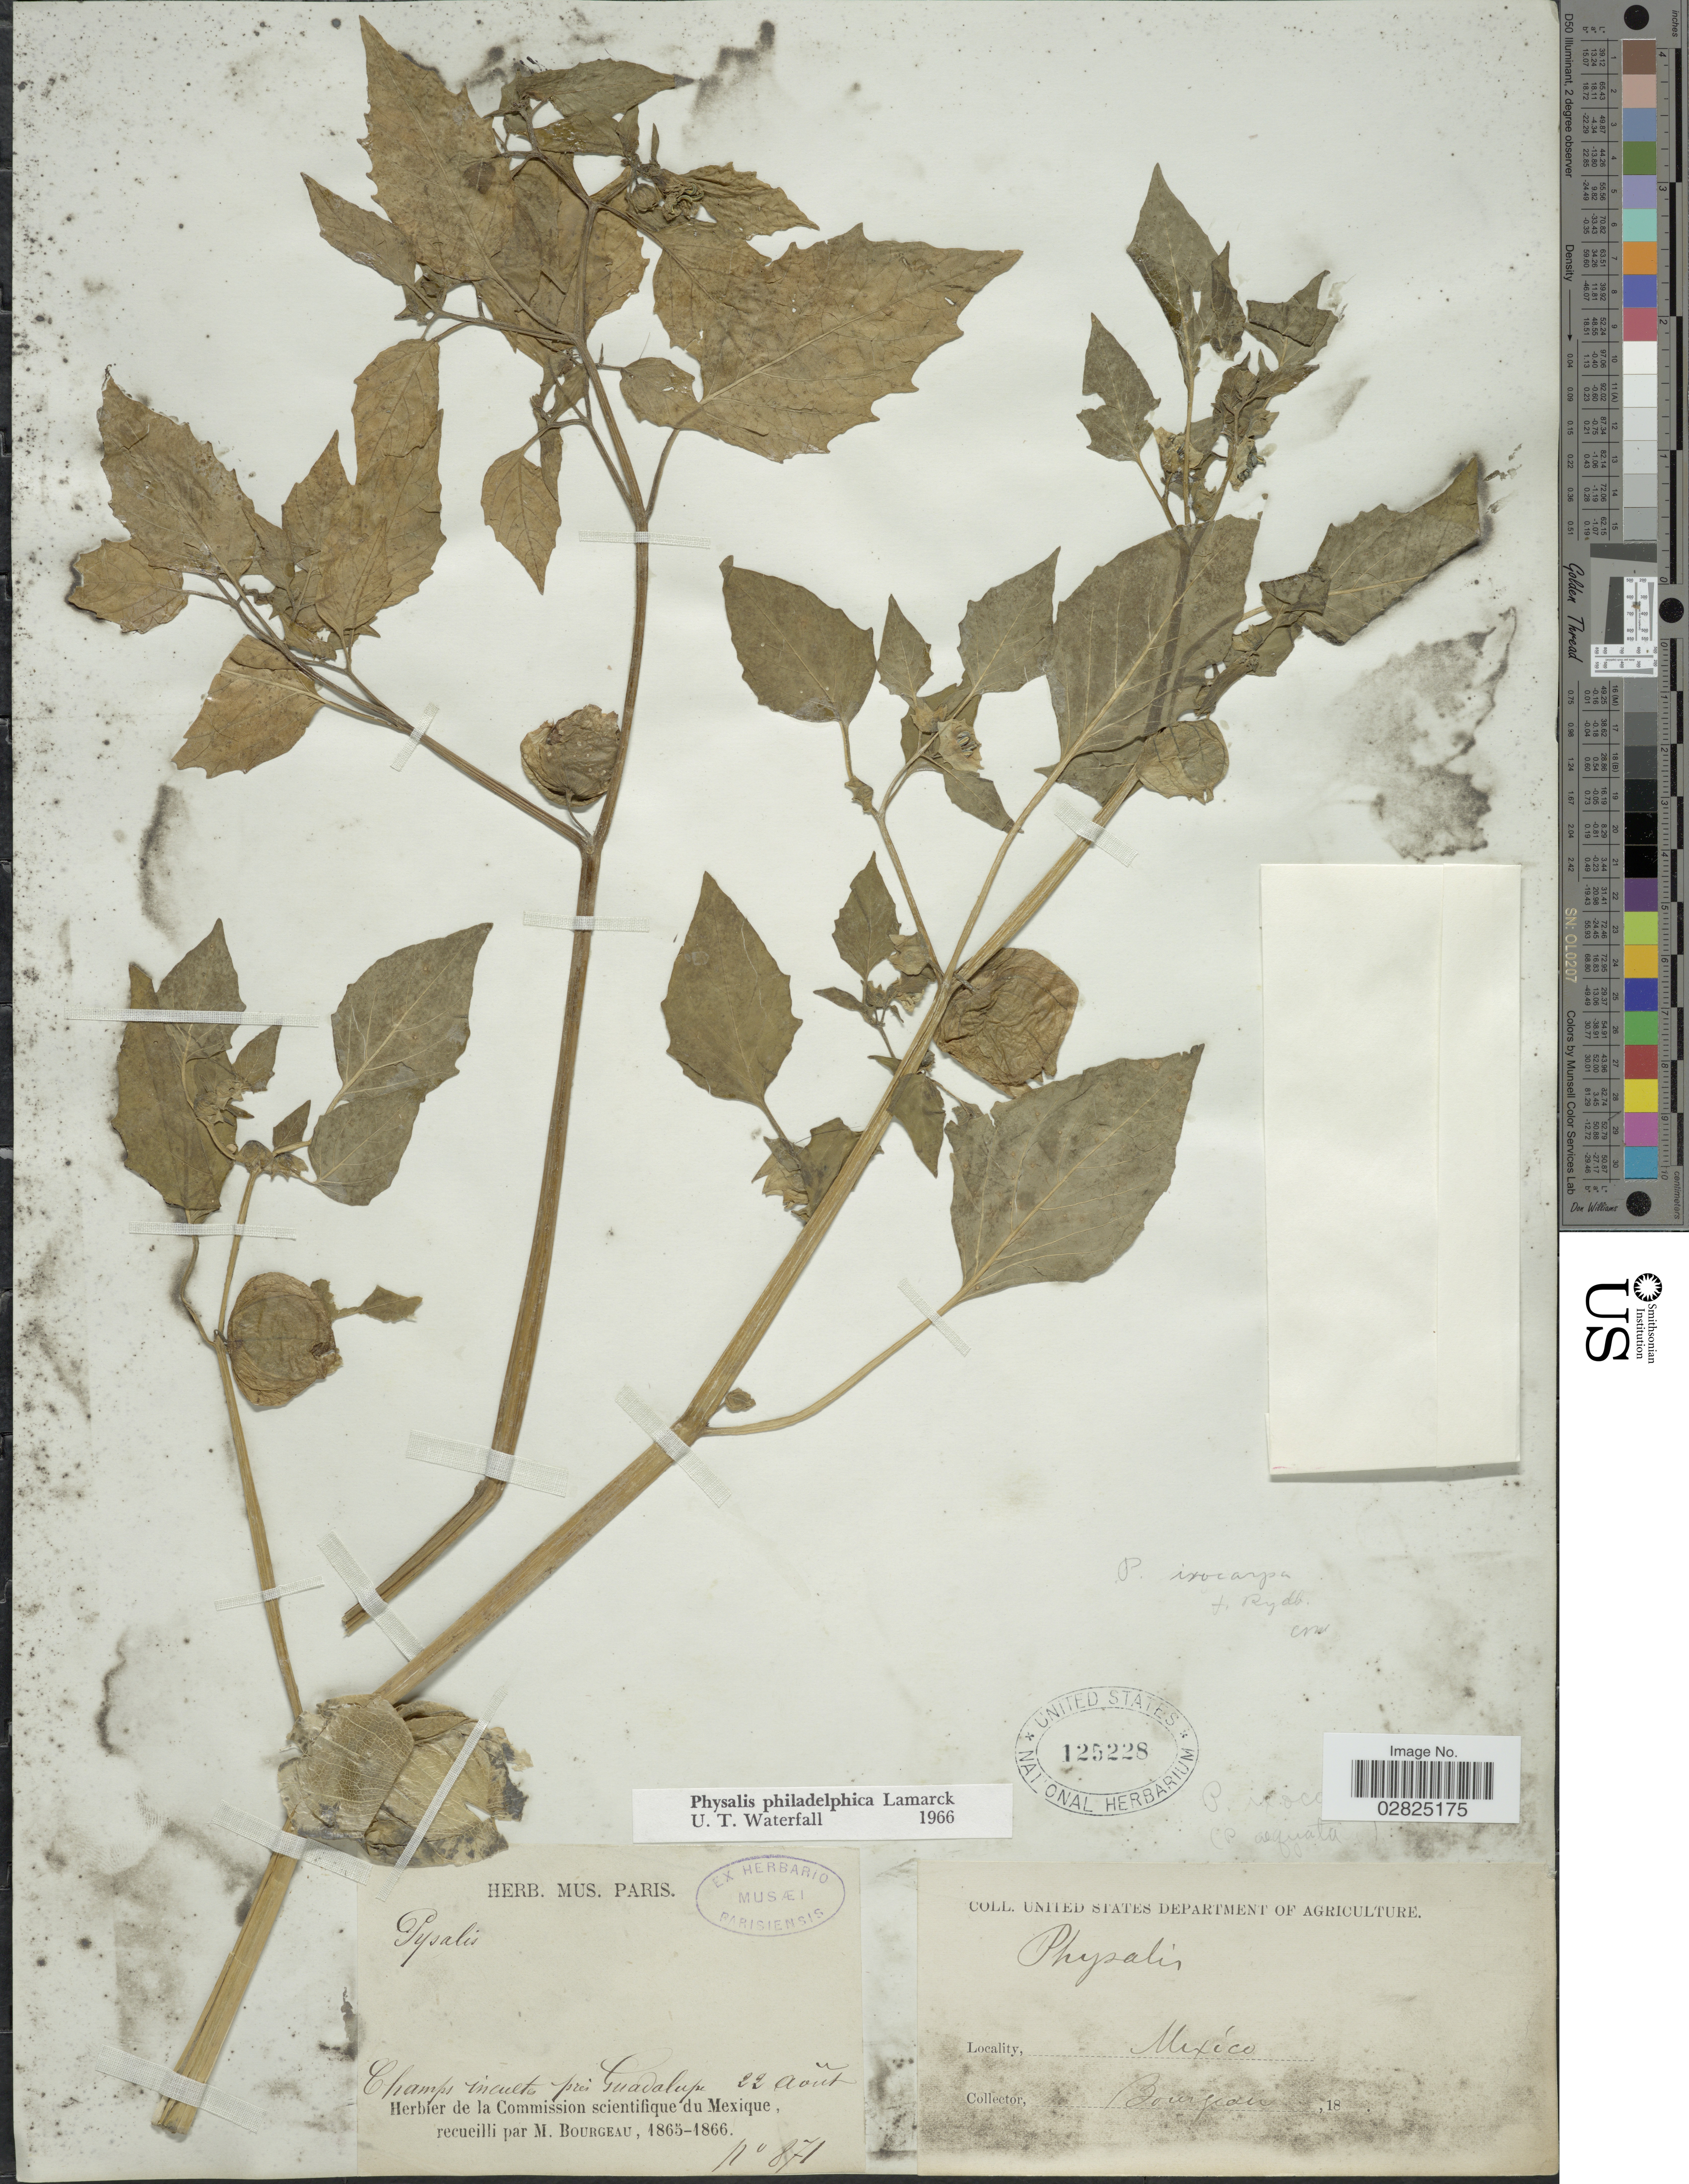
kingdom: Plantae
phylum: Tracheophyta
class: Magnoliopsida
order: Solanales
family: Solanaceae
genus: Physalis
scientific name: Physalis philadelphica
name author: Lam.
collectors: M. Bourgeau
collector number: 871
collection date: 1865-08-22/1866-08-22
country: Mexico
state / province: Baja California Norte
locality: Champs incultes prés Guadalupe.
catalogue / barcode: US 125228